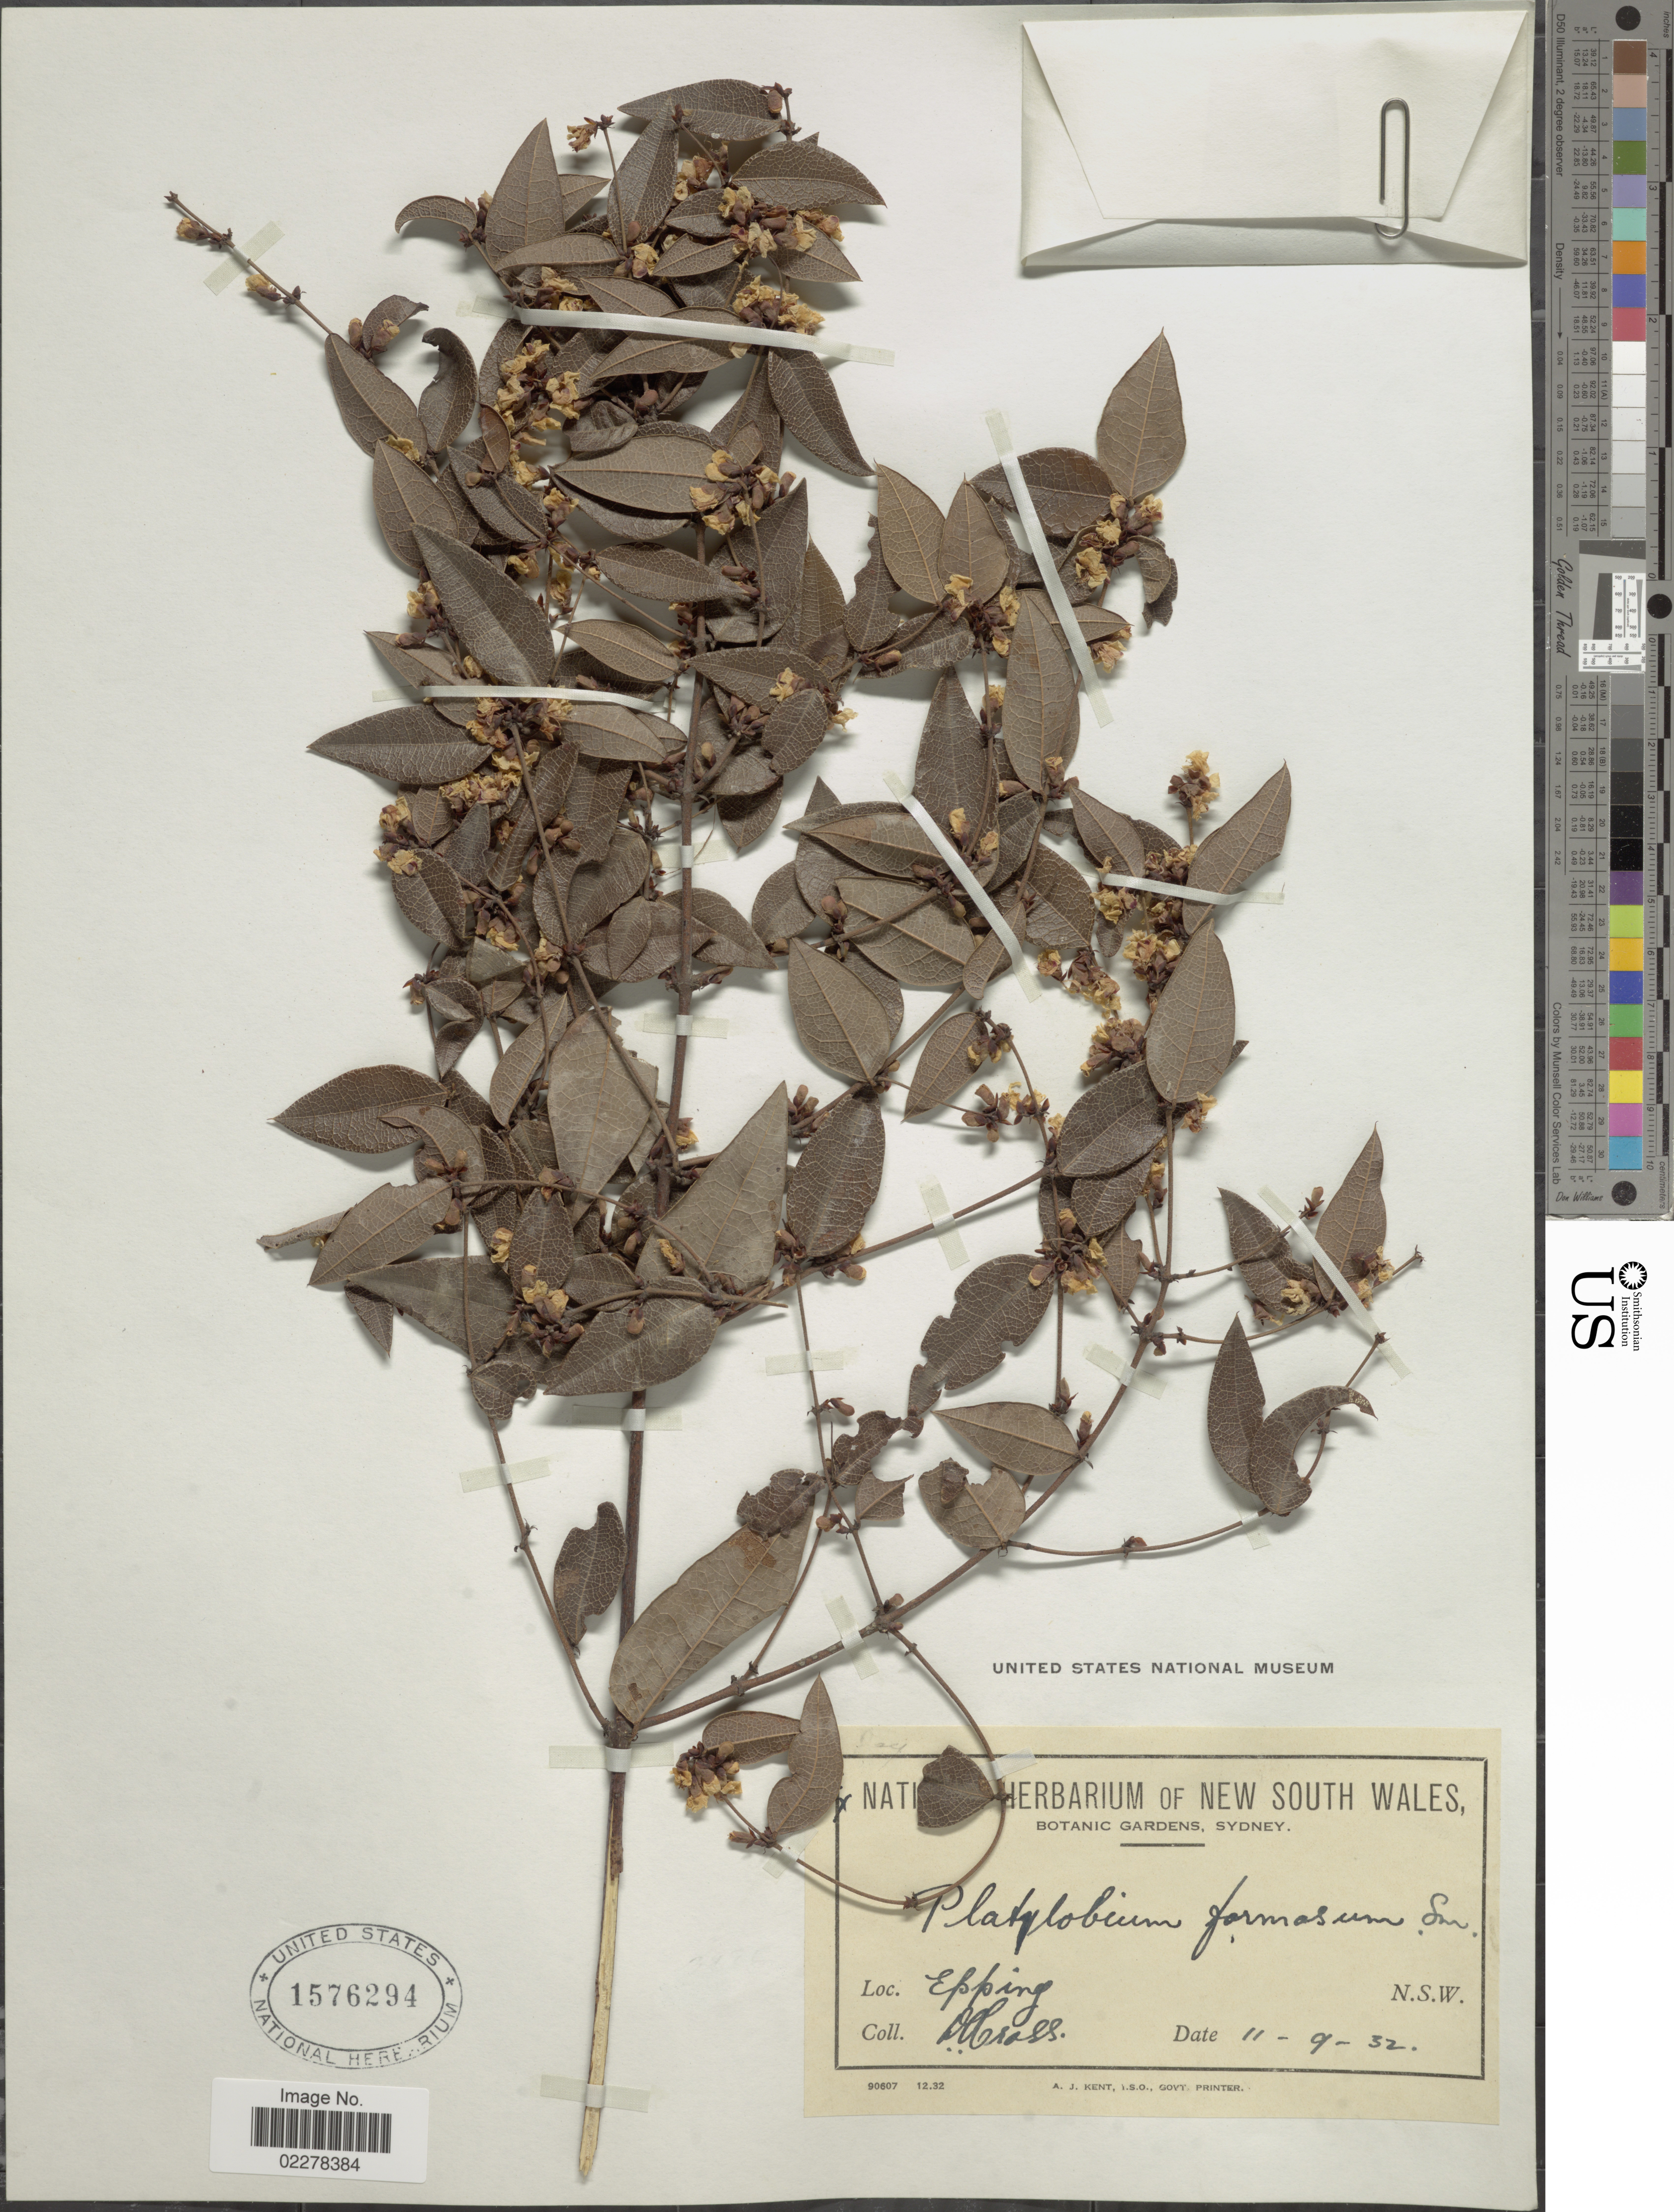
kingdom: Plantae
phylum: Tracheophyta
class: Magnoliopsida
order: Fabales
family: Fabaceae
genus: Platylobium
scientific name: Platylobium formosum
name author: Sm.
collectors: D. Cross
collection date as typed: Transcribed d/m/y: 11/9/32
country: Australia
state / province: New South Wales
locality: Epping. N.S.W.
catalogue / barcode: US 1576294